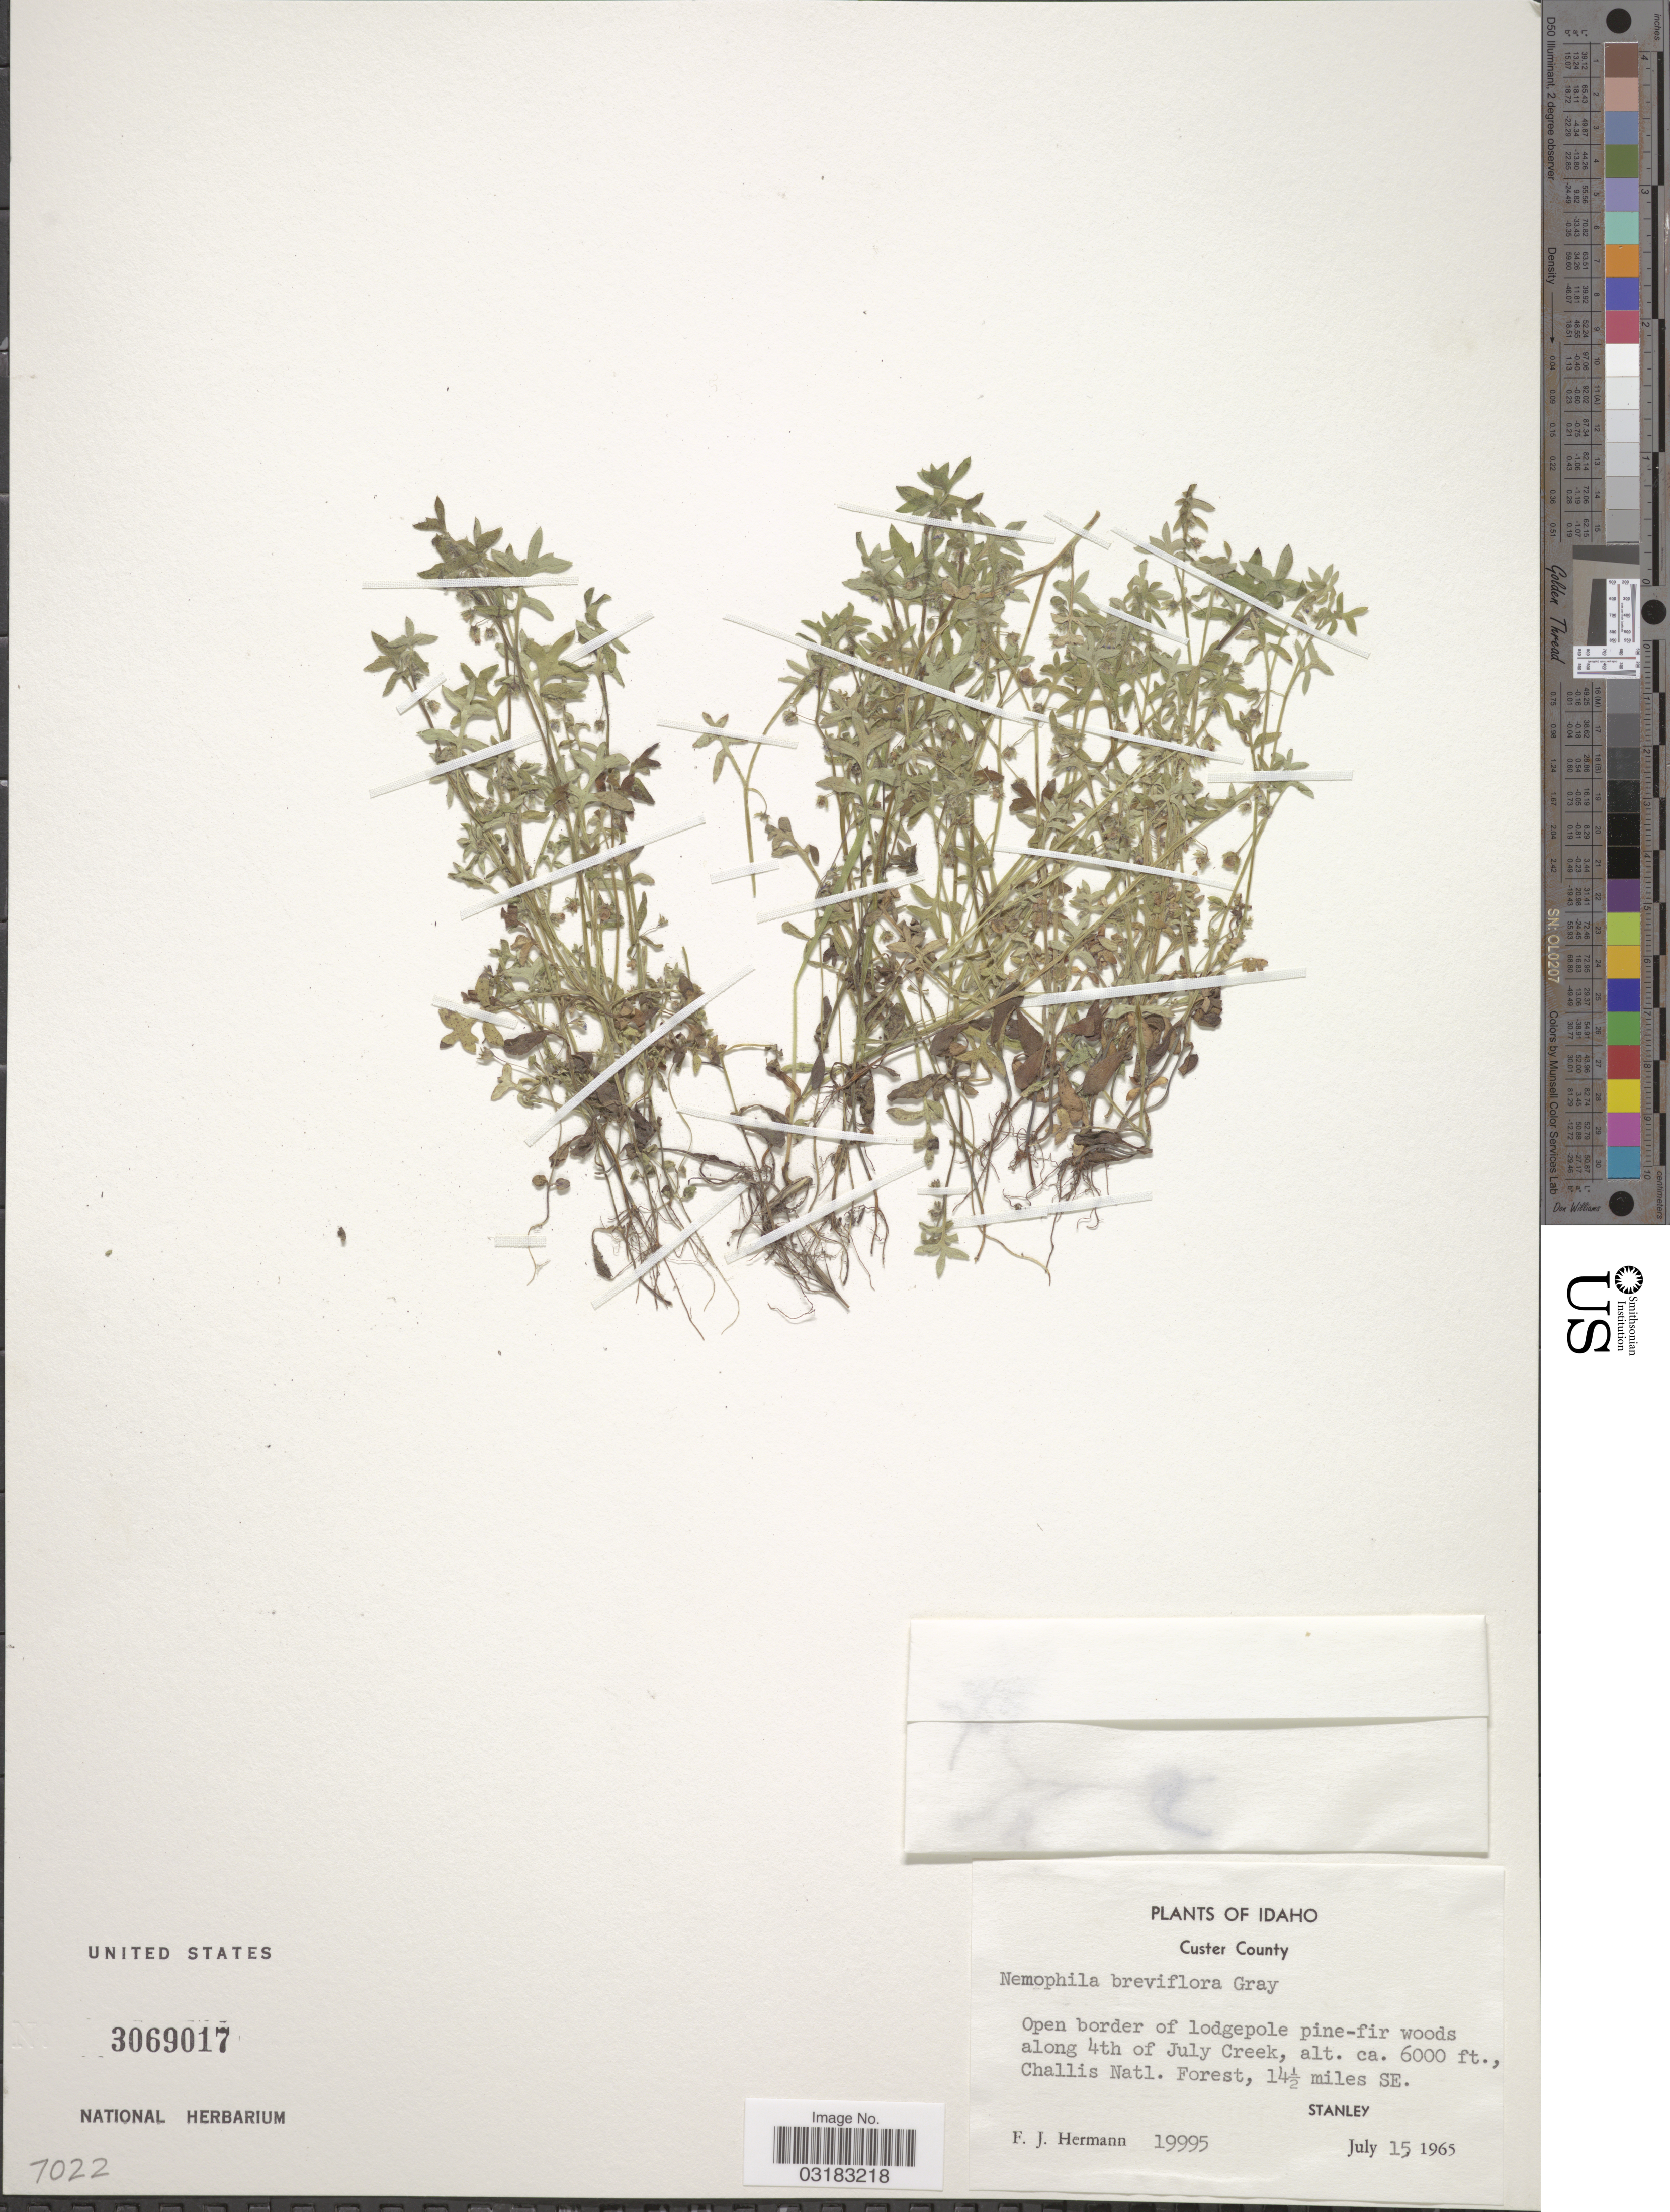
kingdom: Plantae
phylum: Tracheophyta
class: Magnoliopsida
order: Boraginales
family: Hydrophyllaceae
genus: Nemophila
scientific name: Nemophila breviflora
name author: A. Gray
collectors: F. J. Hermann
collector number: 199995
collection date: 1965-07-15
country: United States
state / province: Idaho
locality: Custer County. Along 4th of July Creek, Challis Natl. Forest, 14½ miles SE. Stanley.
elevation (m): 1829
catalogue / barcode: US 3069017